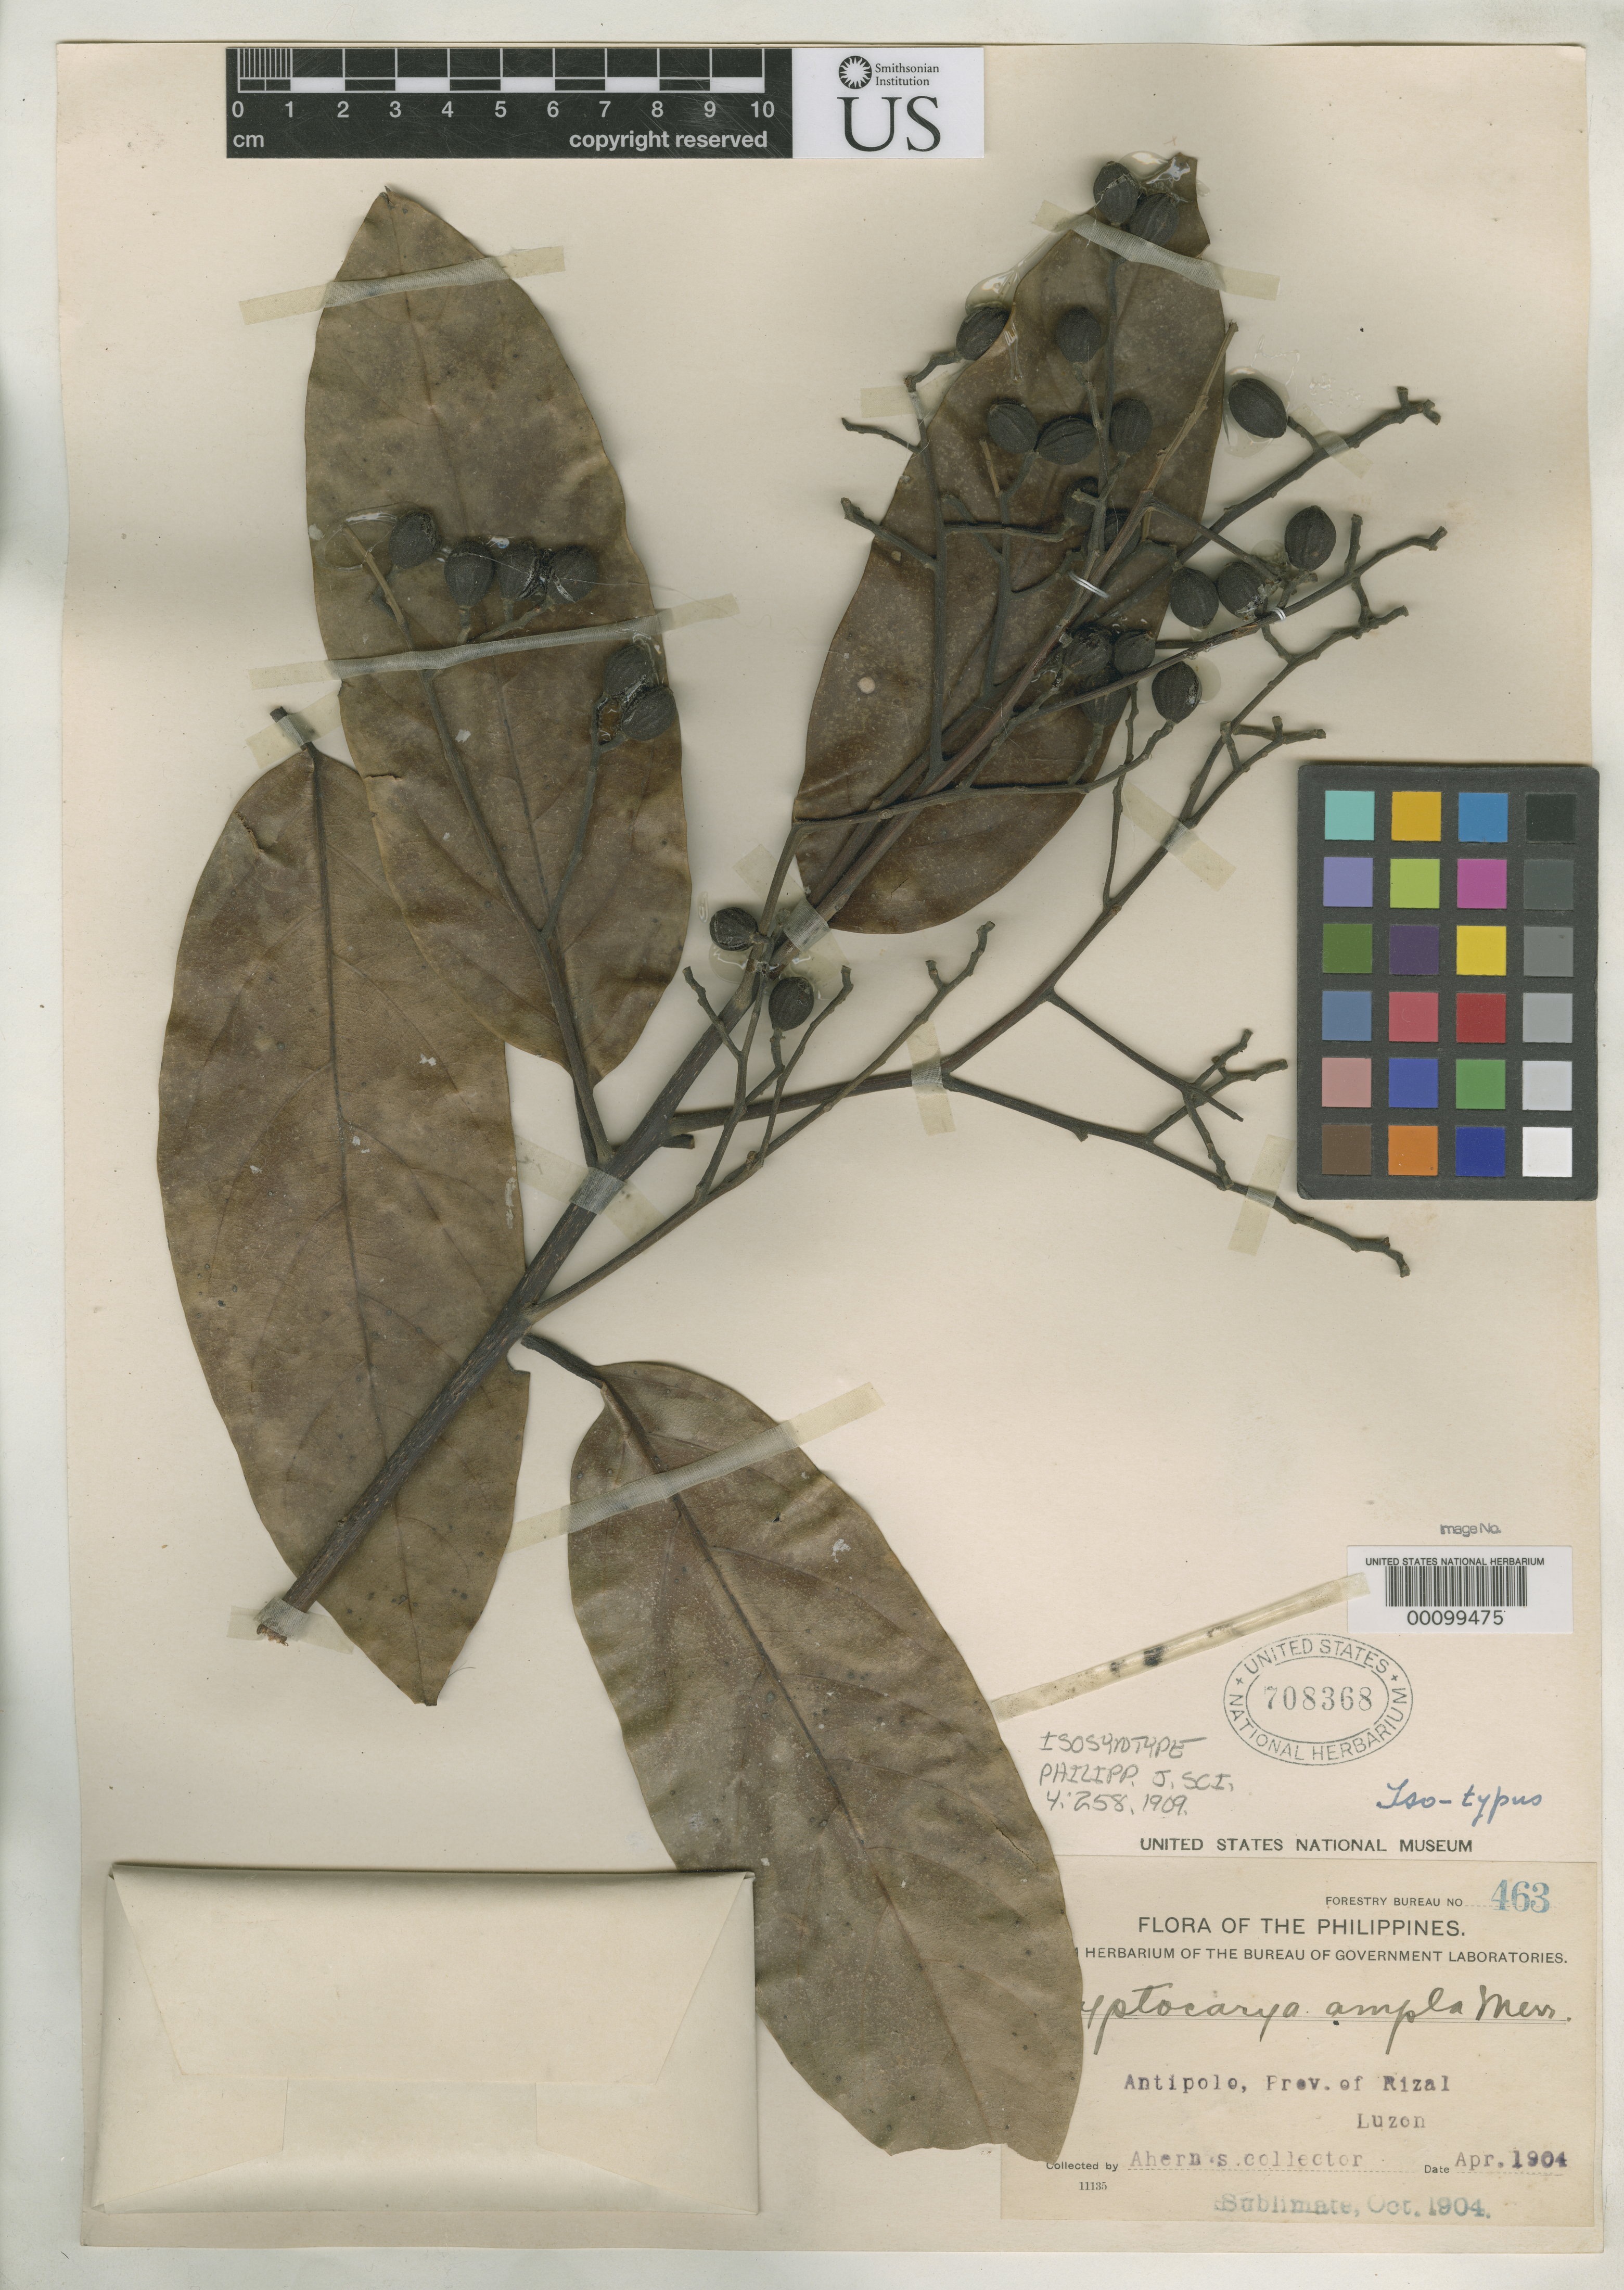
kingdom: Plantae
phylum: Tracheophyta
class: Magnoliopsida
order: Laurales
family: Lauraceae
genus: Cryptocarya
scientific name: Cryptocarya ampla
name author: Merr.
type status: Syntype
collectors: Ahern's collector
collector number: For. Bur. 463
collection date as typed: Feb 1904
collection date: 1904-02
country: Philippines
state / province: Calabarzon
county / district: Rizal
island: Luzon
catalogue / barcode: US 708368